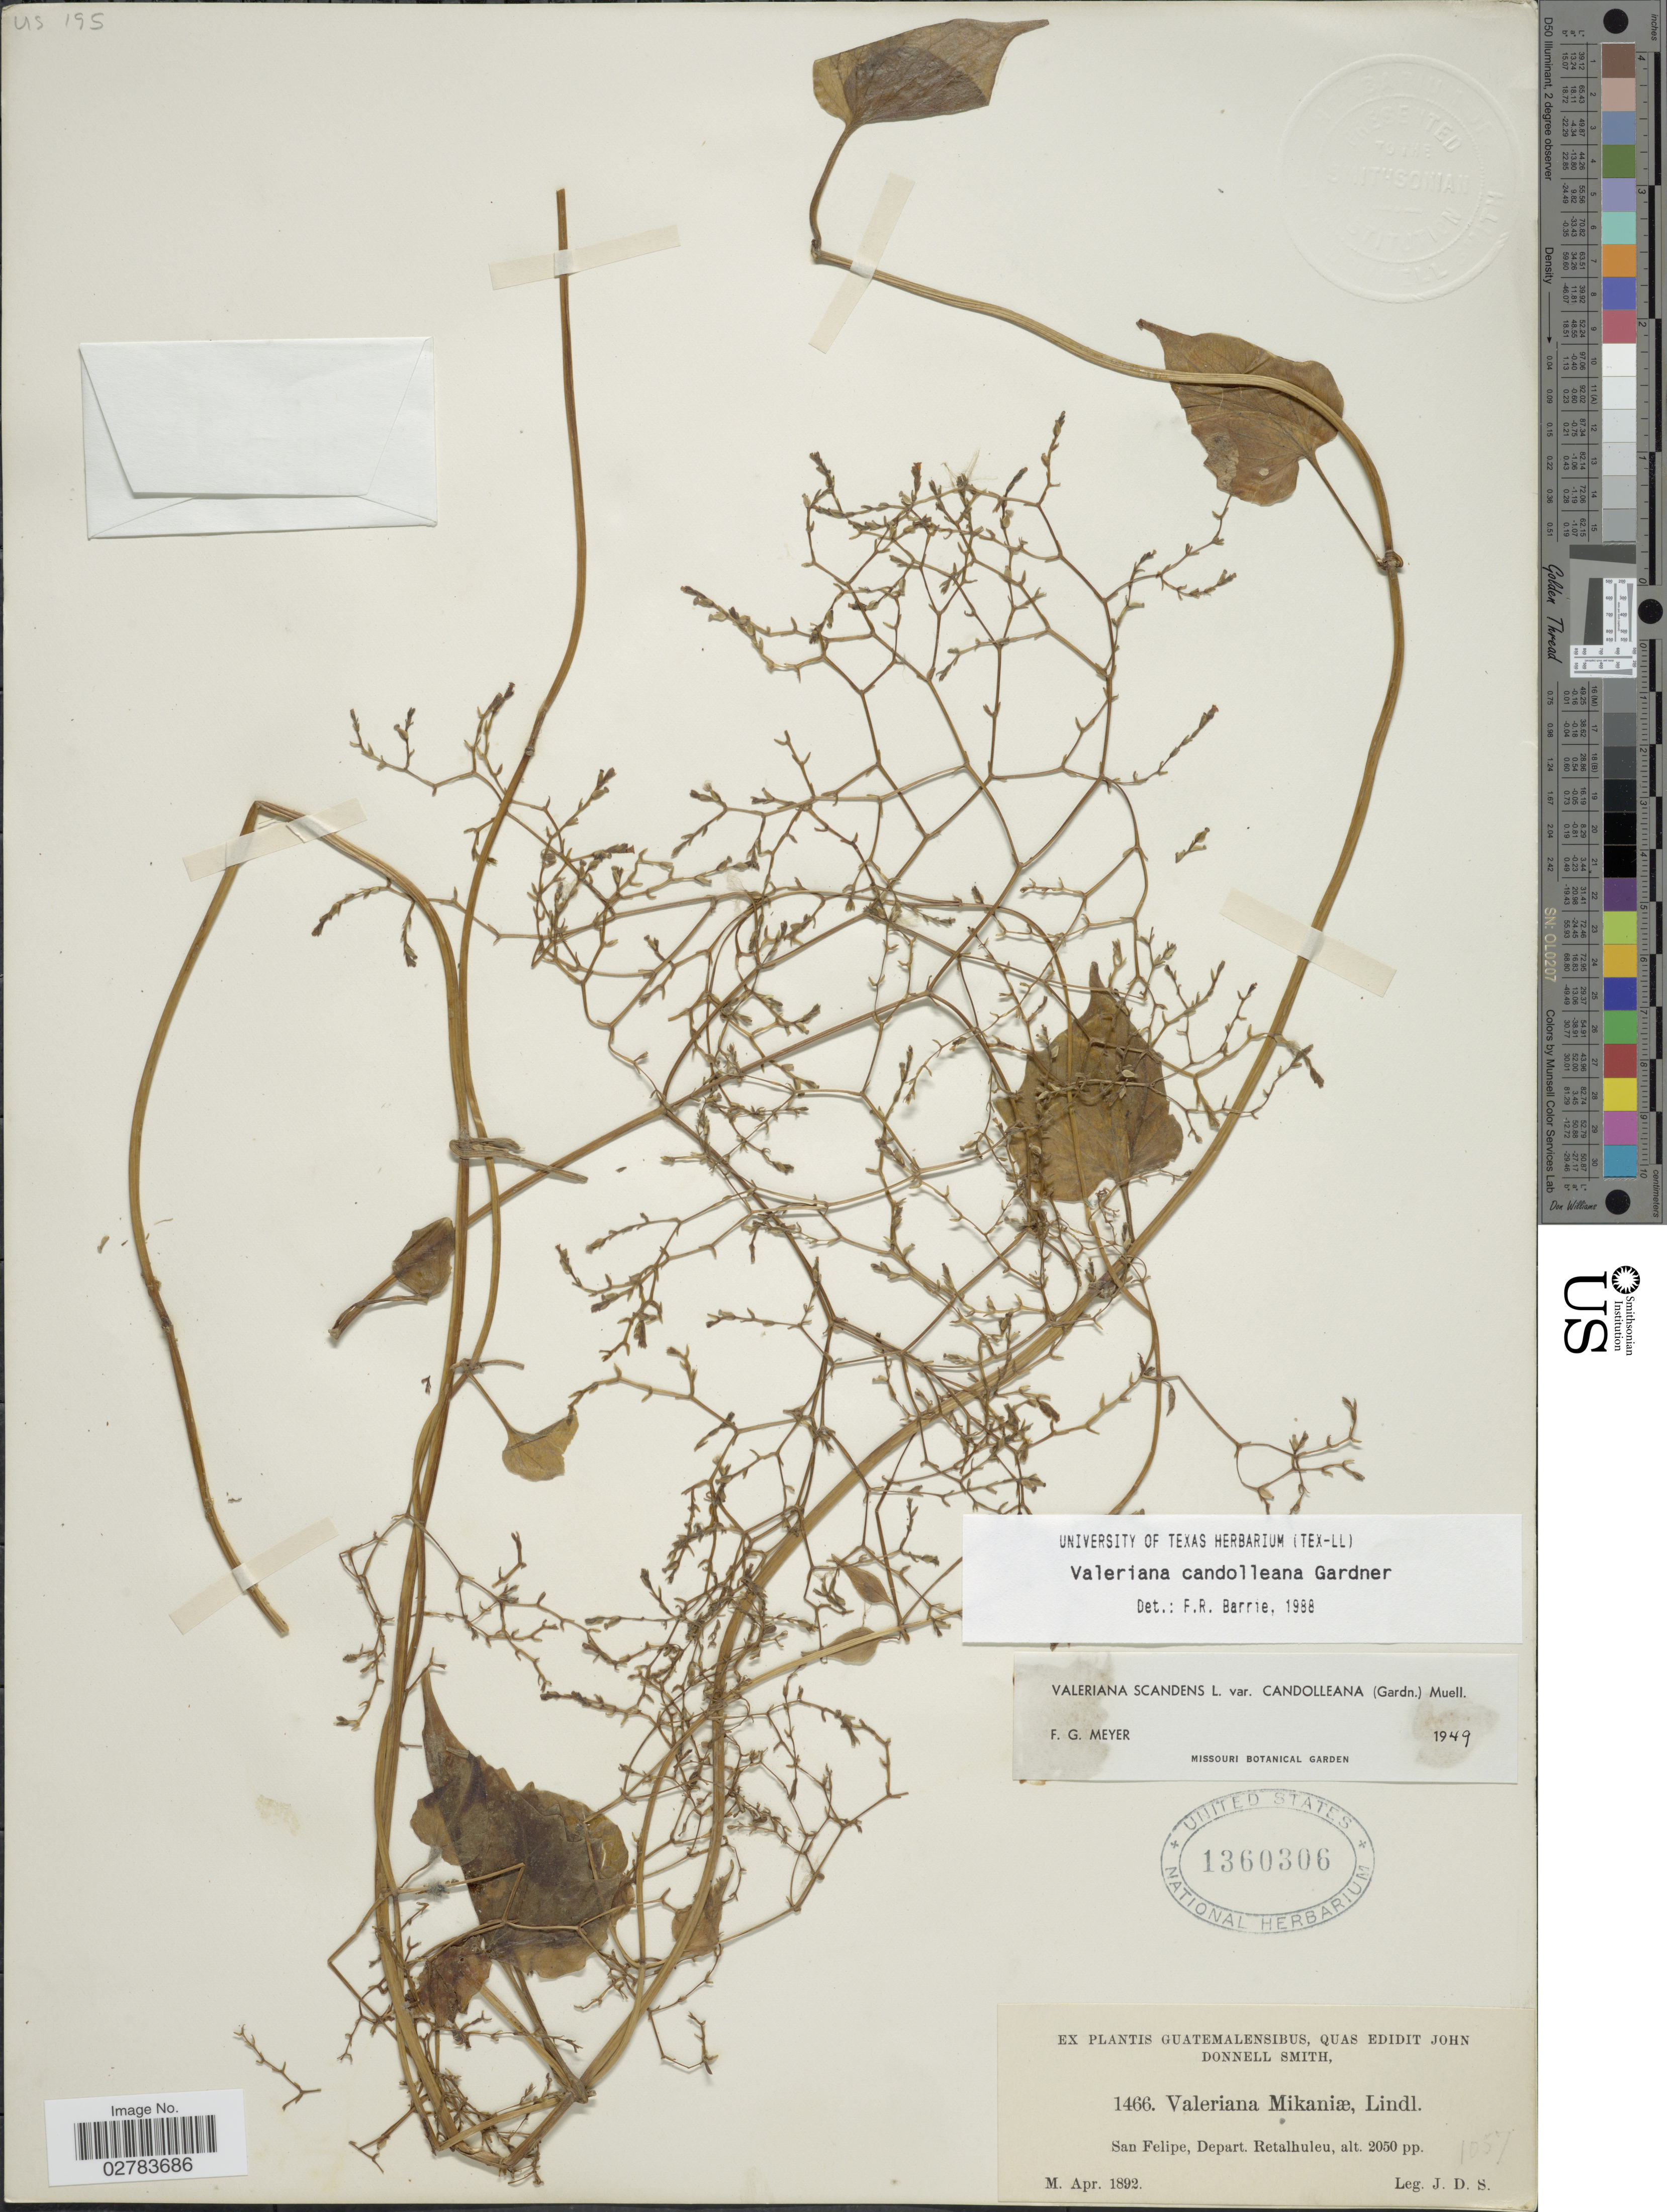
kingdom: Plantae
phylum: Tracheophyta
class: Magnoliopsida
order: Dipsacales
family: Caprifoliaceae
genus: Valeriana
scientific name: Valeriana candolleana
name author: Gardner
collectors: J. Donnell Smith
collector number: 1466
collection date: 1892-04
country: Guatemala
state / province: Retalhuleu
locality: San Felipe, Depart. Retalhuleu.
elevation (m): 625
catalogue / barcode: US 1360306